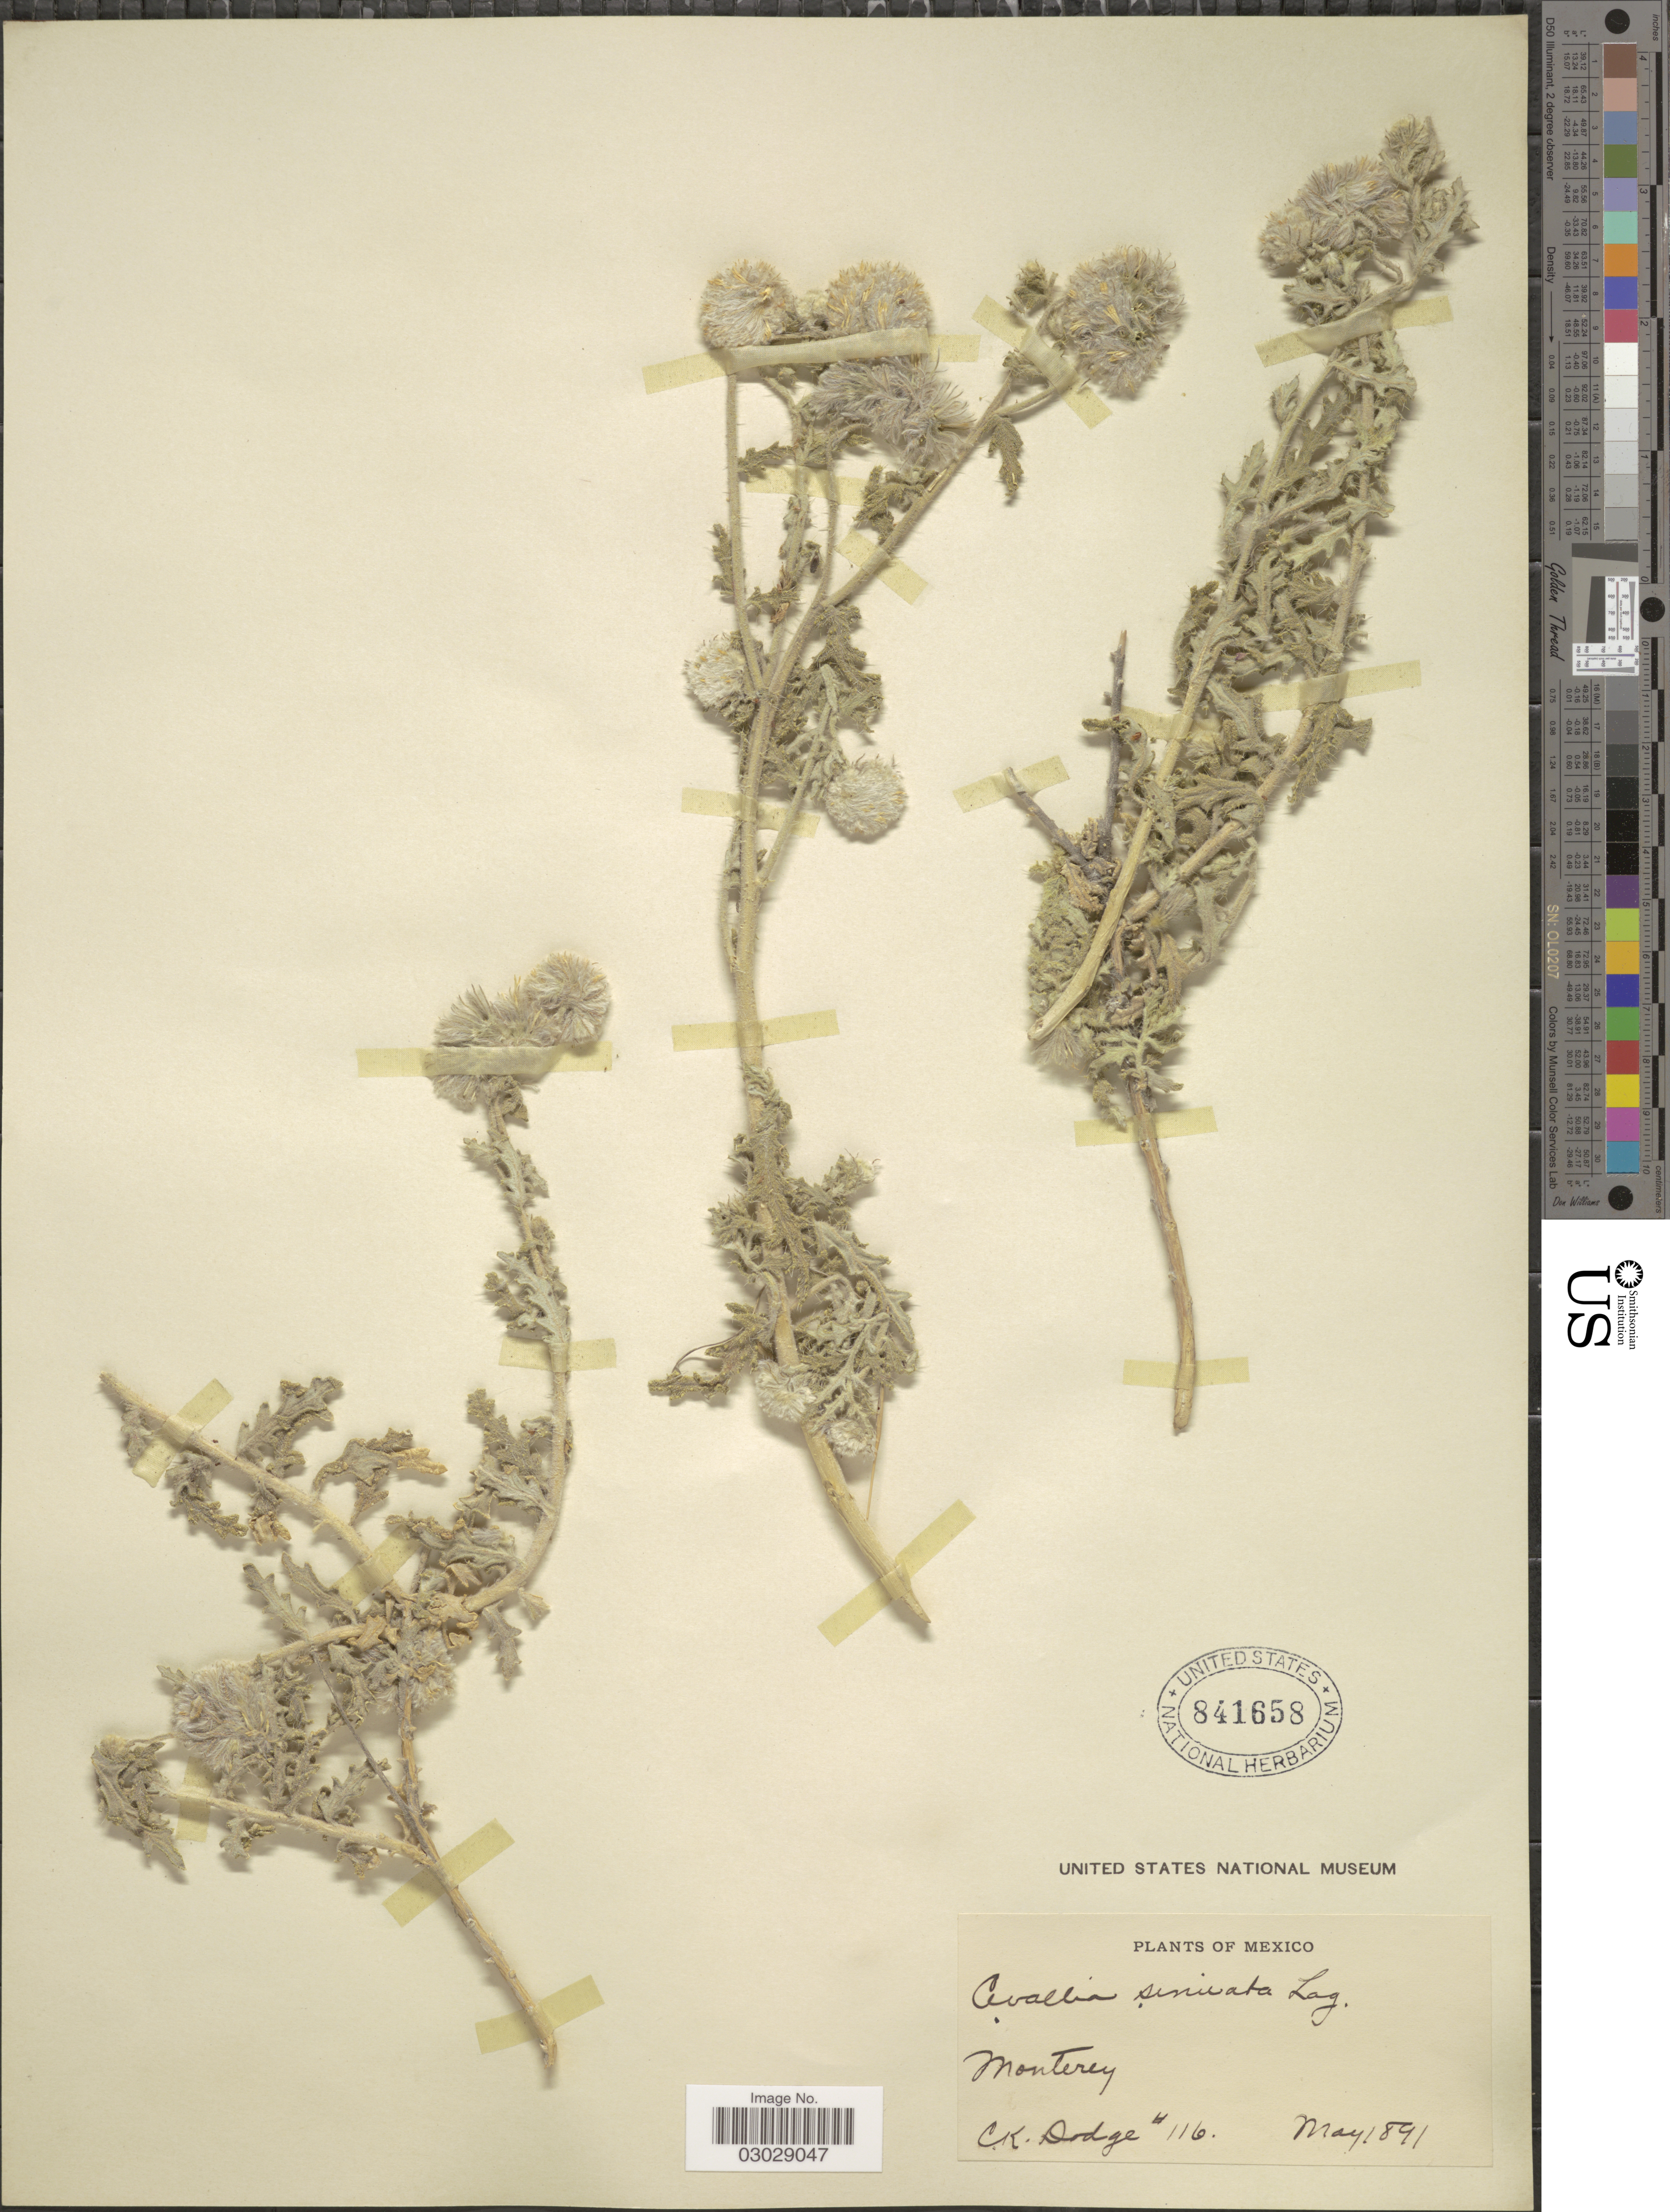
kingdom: Plantae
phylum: Tracheophyta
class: Magnoliopsida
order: Cornales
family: Loasaceae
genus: Cevallia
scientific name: Cevallia sinuata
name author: Lag.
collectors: C. Dodge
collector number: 116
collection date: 1891-05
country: Mexico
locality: Monterey.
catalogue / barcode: US 841658